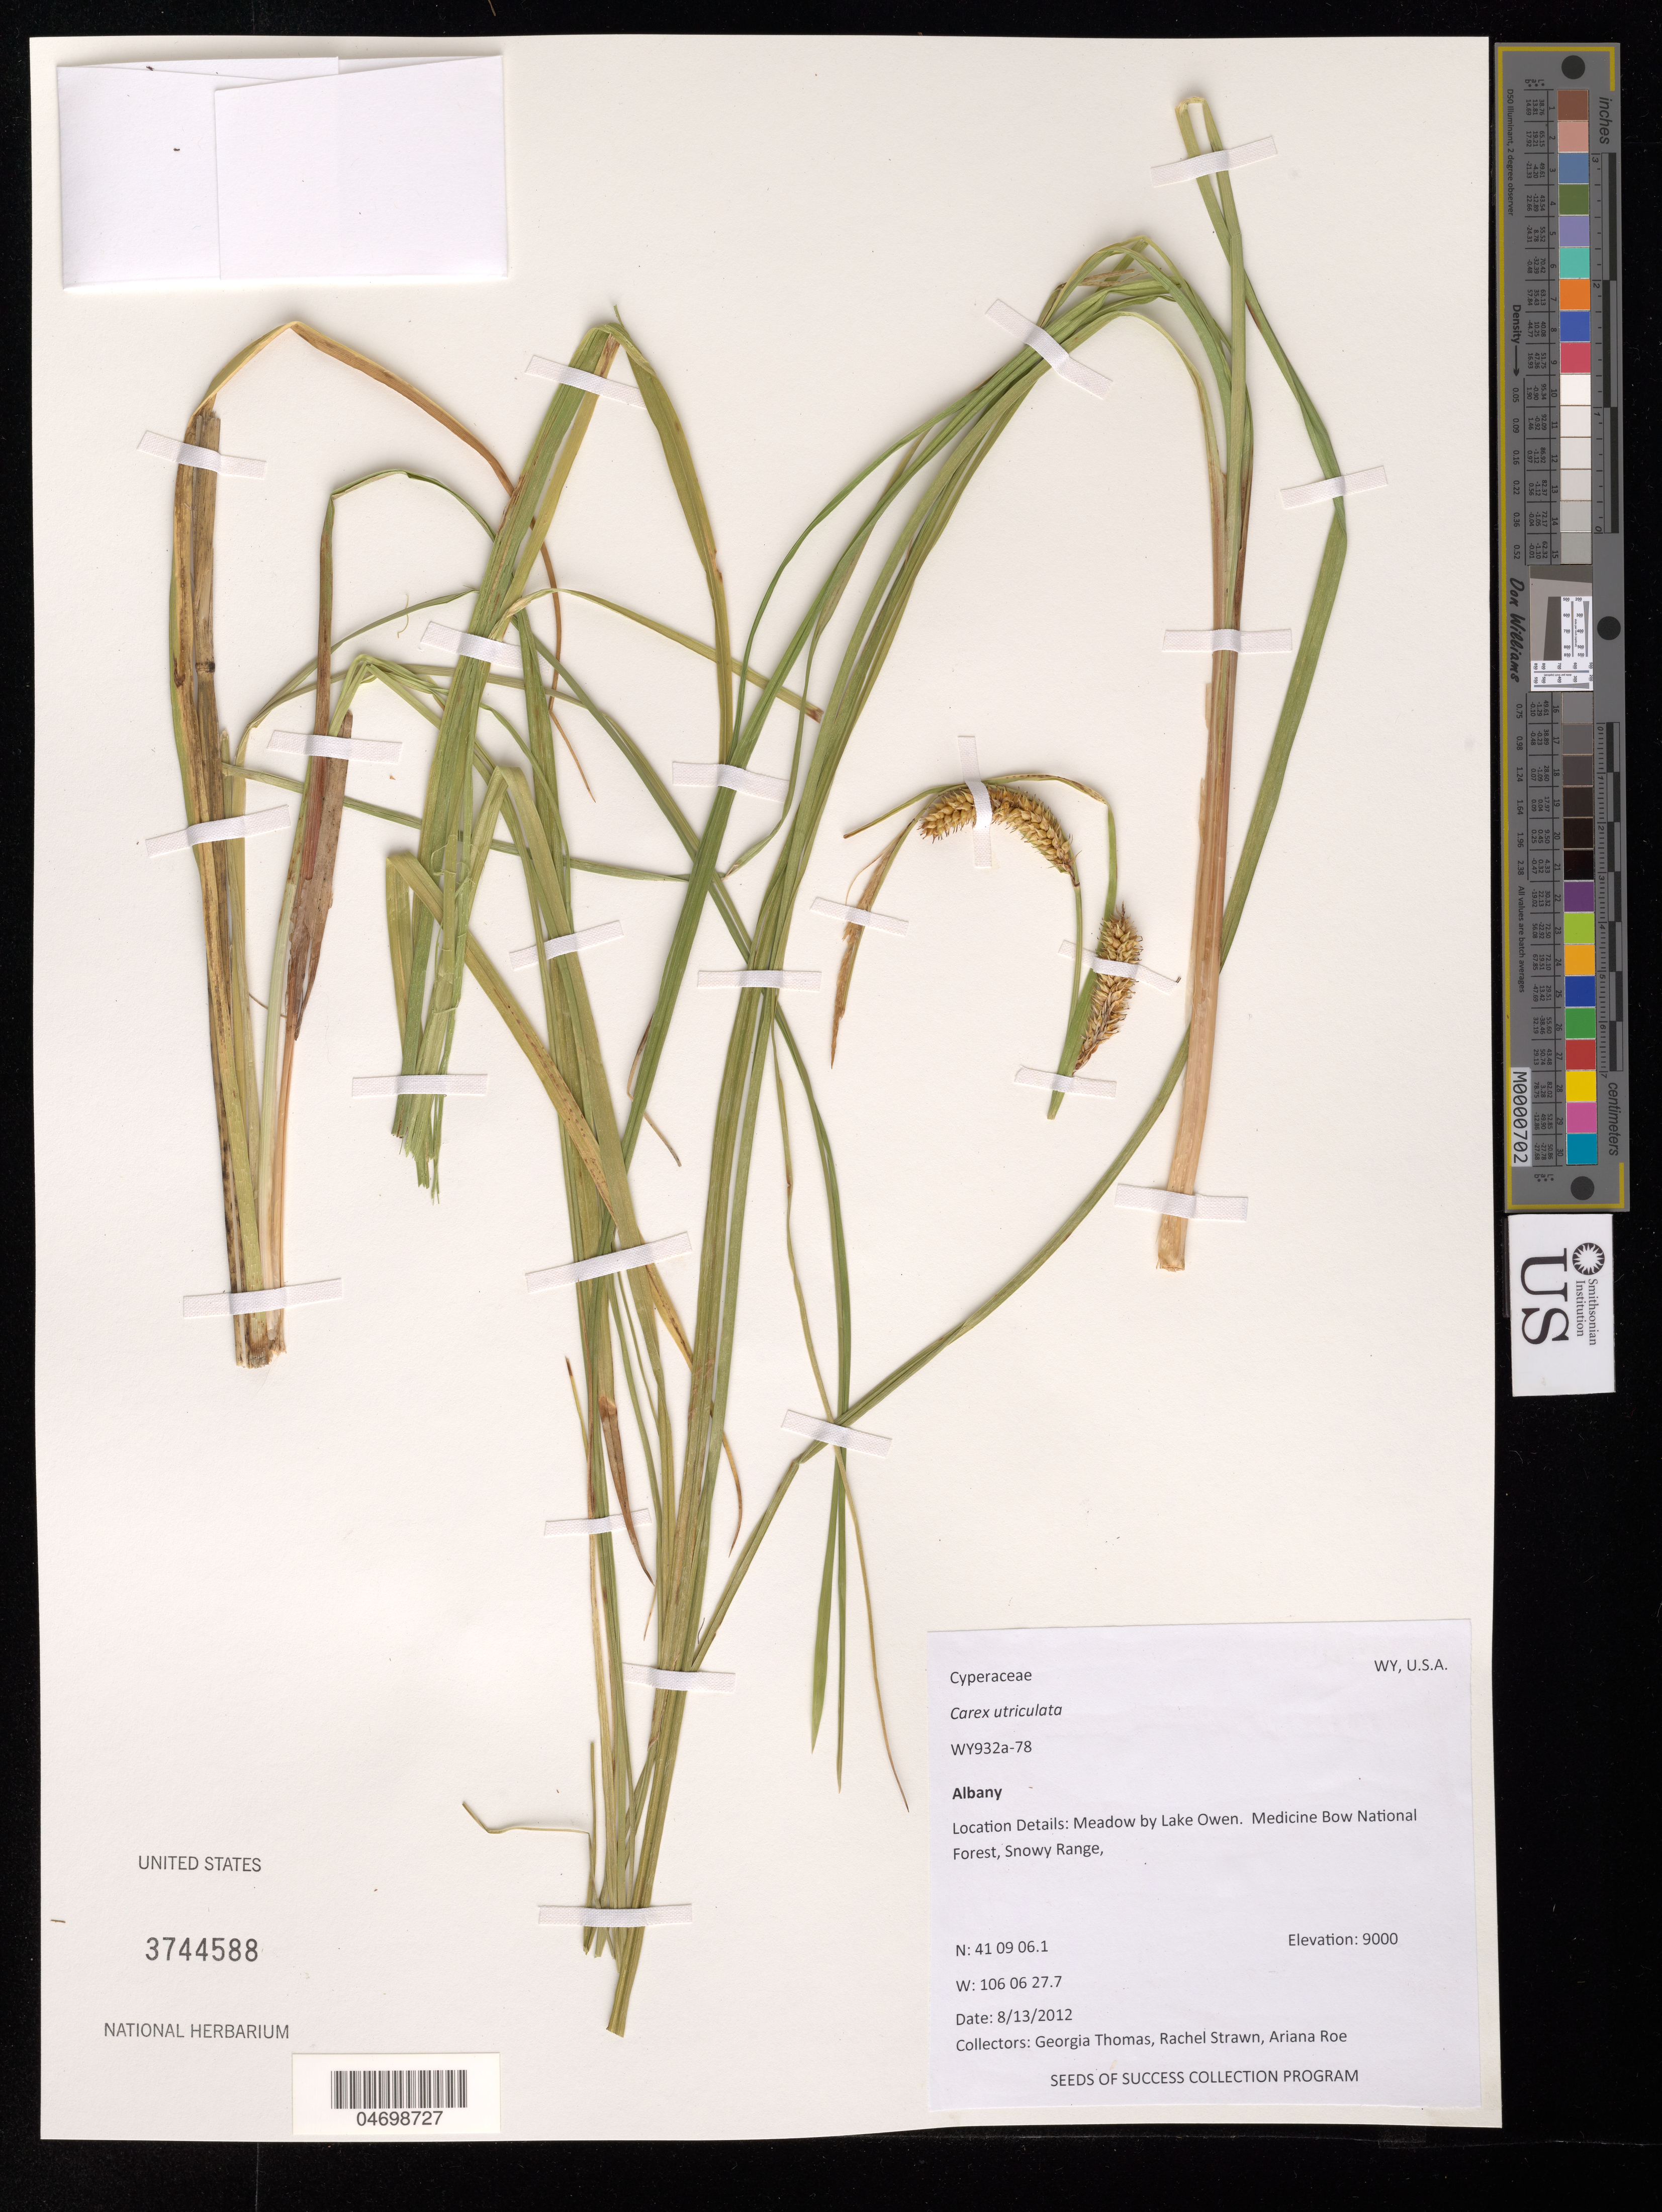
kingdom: Plantae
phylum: Tracheophyta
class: Liliopsida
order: Poales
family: Cyperaceae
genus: Carex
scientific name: Carex utriculata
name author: Boott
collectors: G. Thomas, R. Strawn & A. Roe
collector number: WY932A-78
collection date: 2012-08-13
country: United States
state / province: Wyoming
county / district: Albany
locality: Meadow by Lake Owen. Medicine Bow National Forest.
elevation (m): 2743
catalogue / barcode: US 3744588